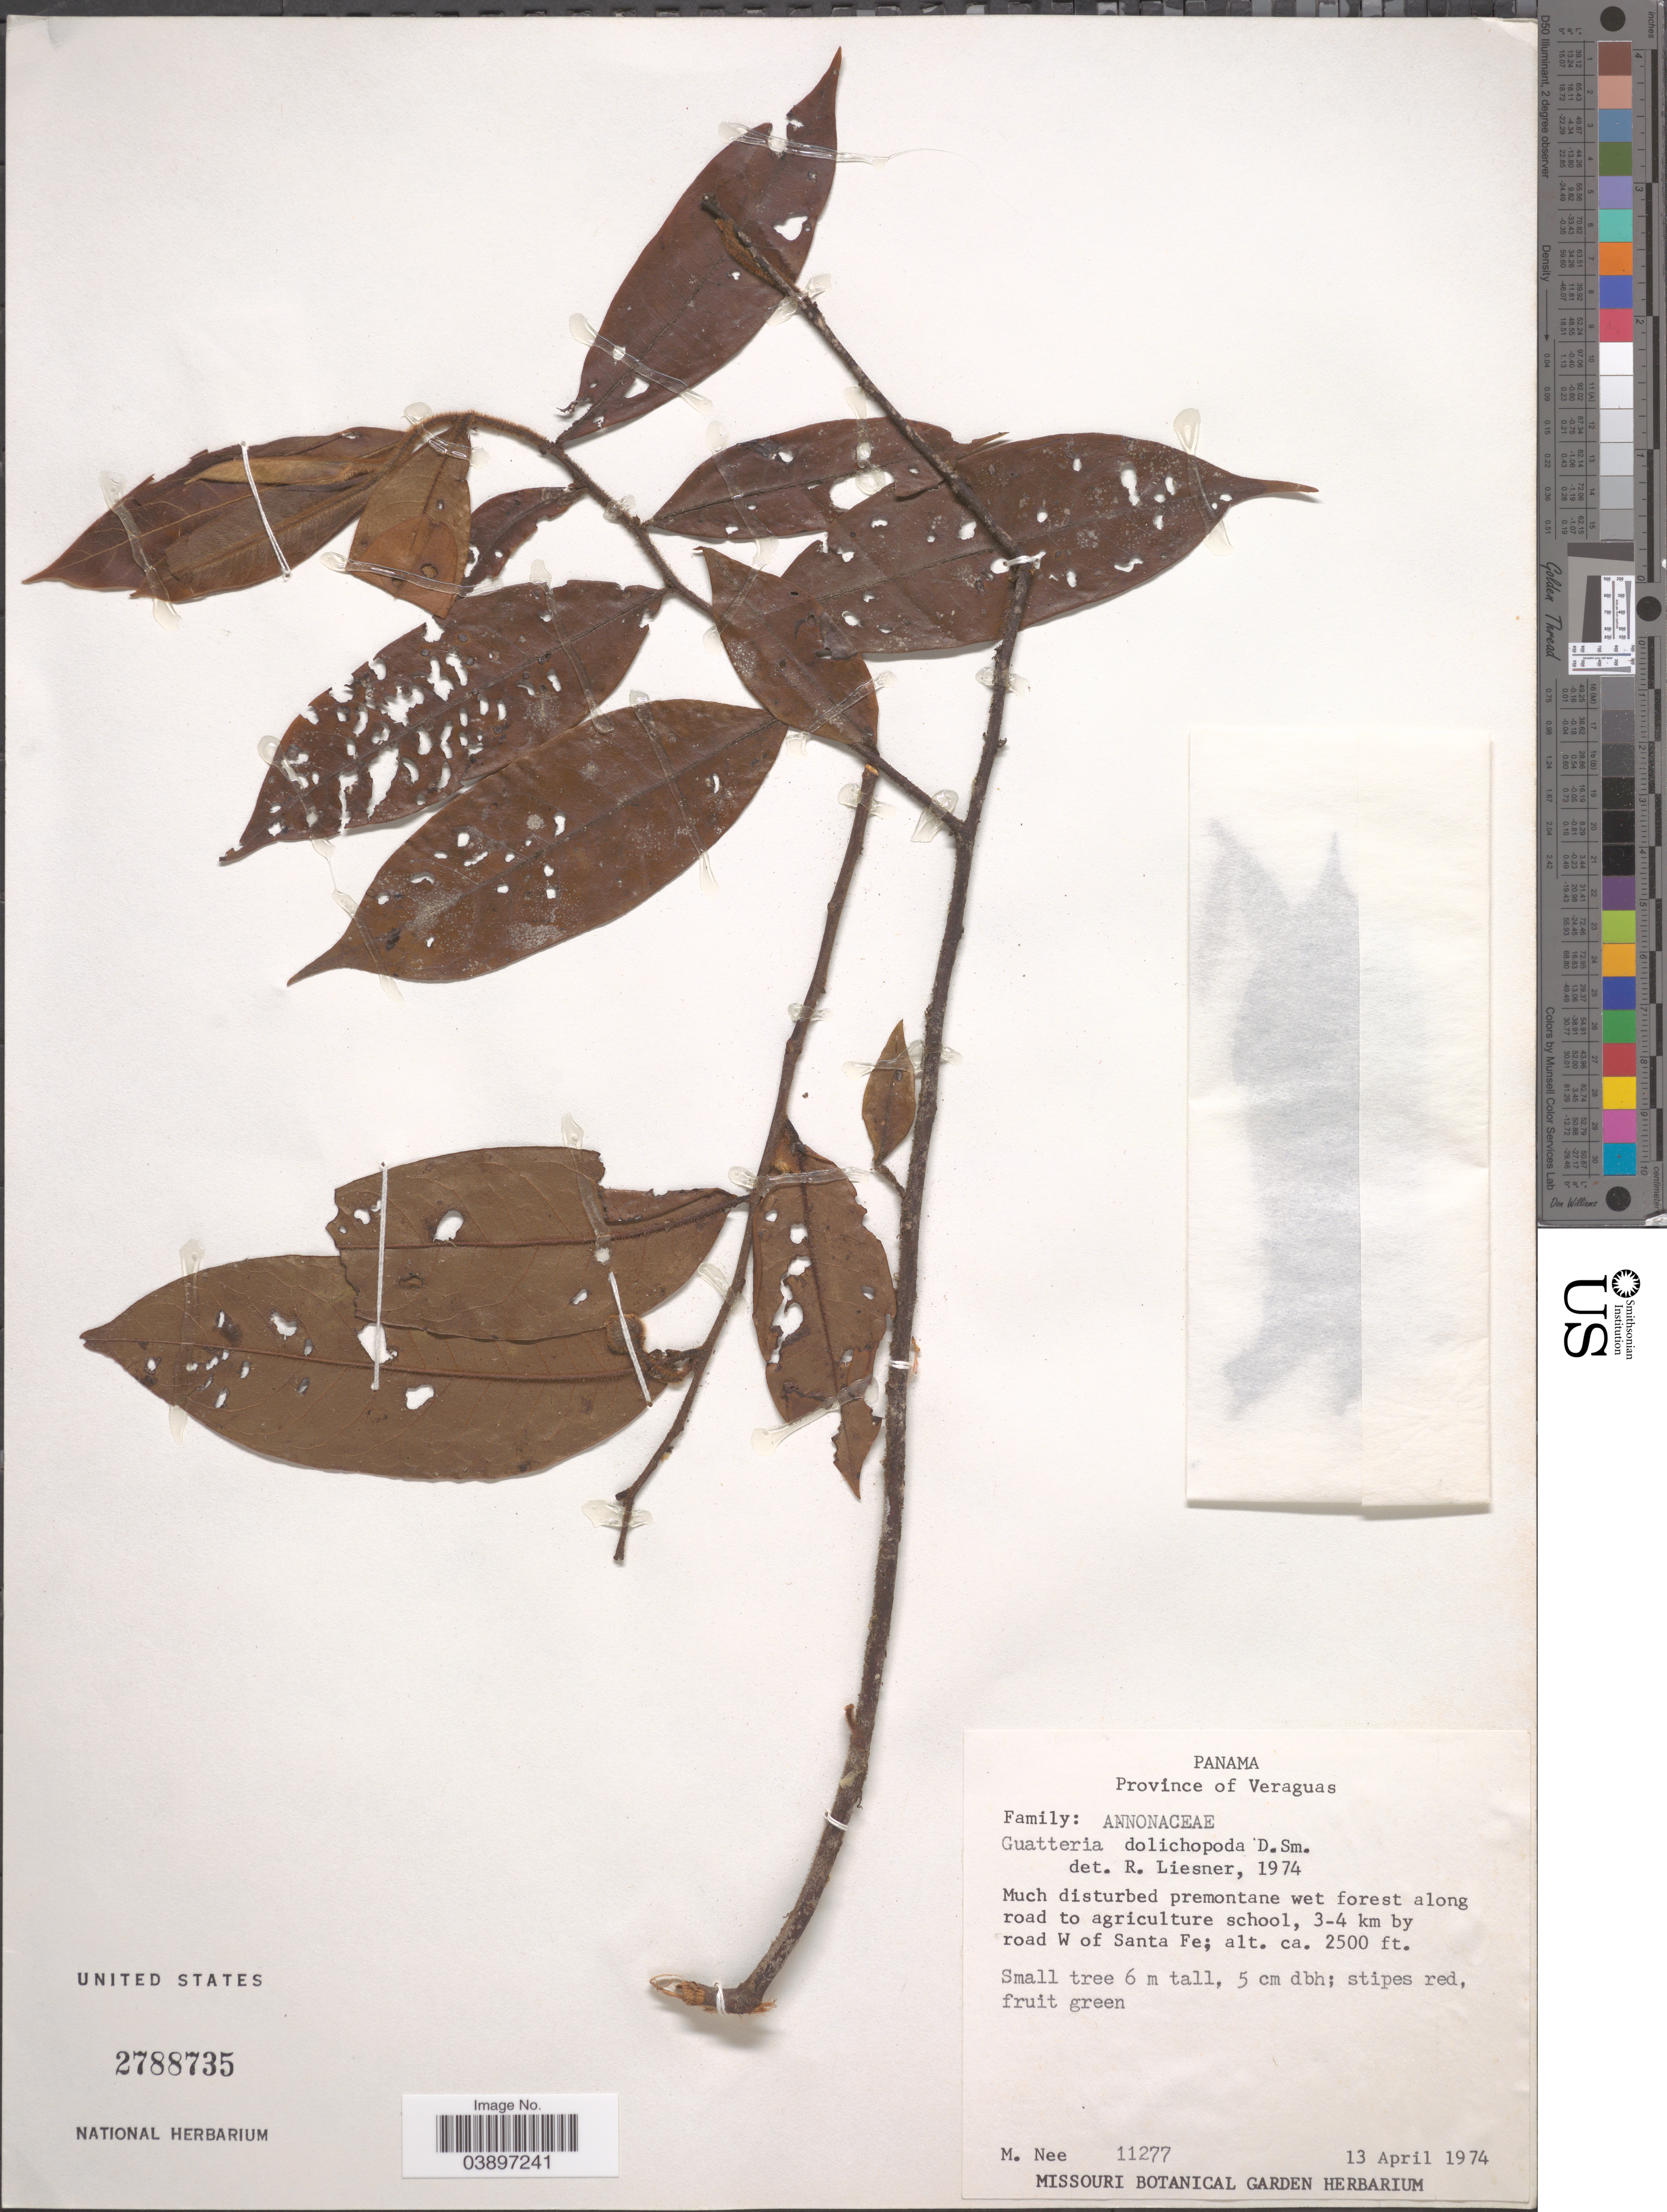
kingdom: Plantae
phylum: Tracheophyta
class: Magnoliopsida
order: Magnoliales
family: Annonaceae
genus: Guatteria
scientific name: Guatteria dolichopoda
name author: Donn. Sm.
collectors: M. Nee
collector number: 11277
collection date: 1974-04-13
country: Panama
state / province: Veraguas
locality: Along road to agriculture school, 3-4 km by road W of Santa Fe.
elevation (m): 762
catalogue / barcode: US 2788735